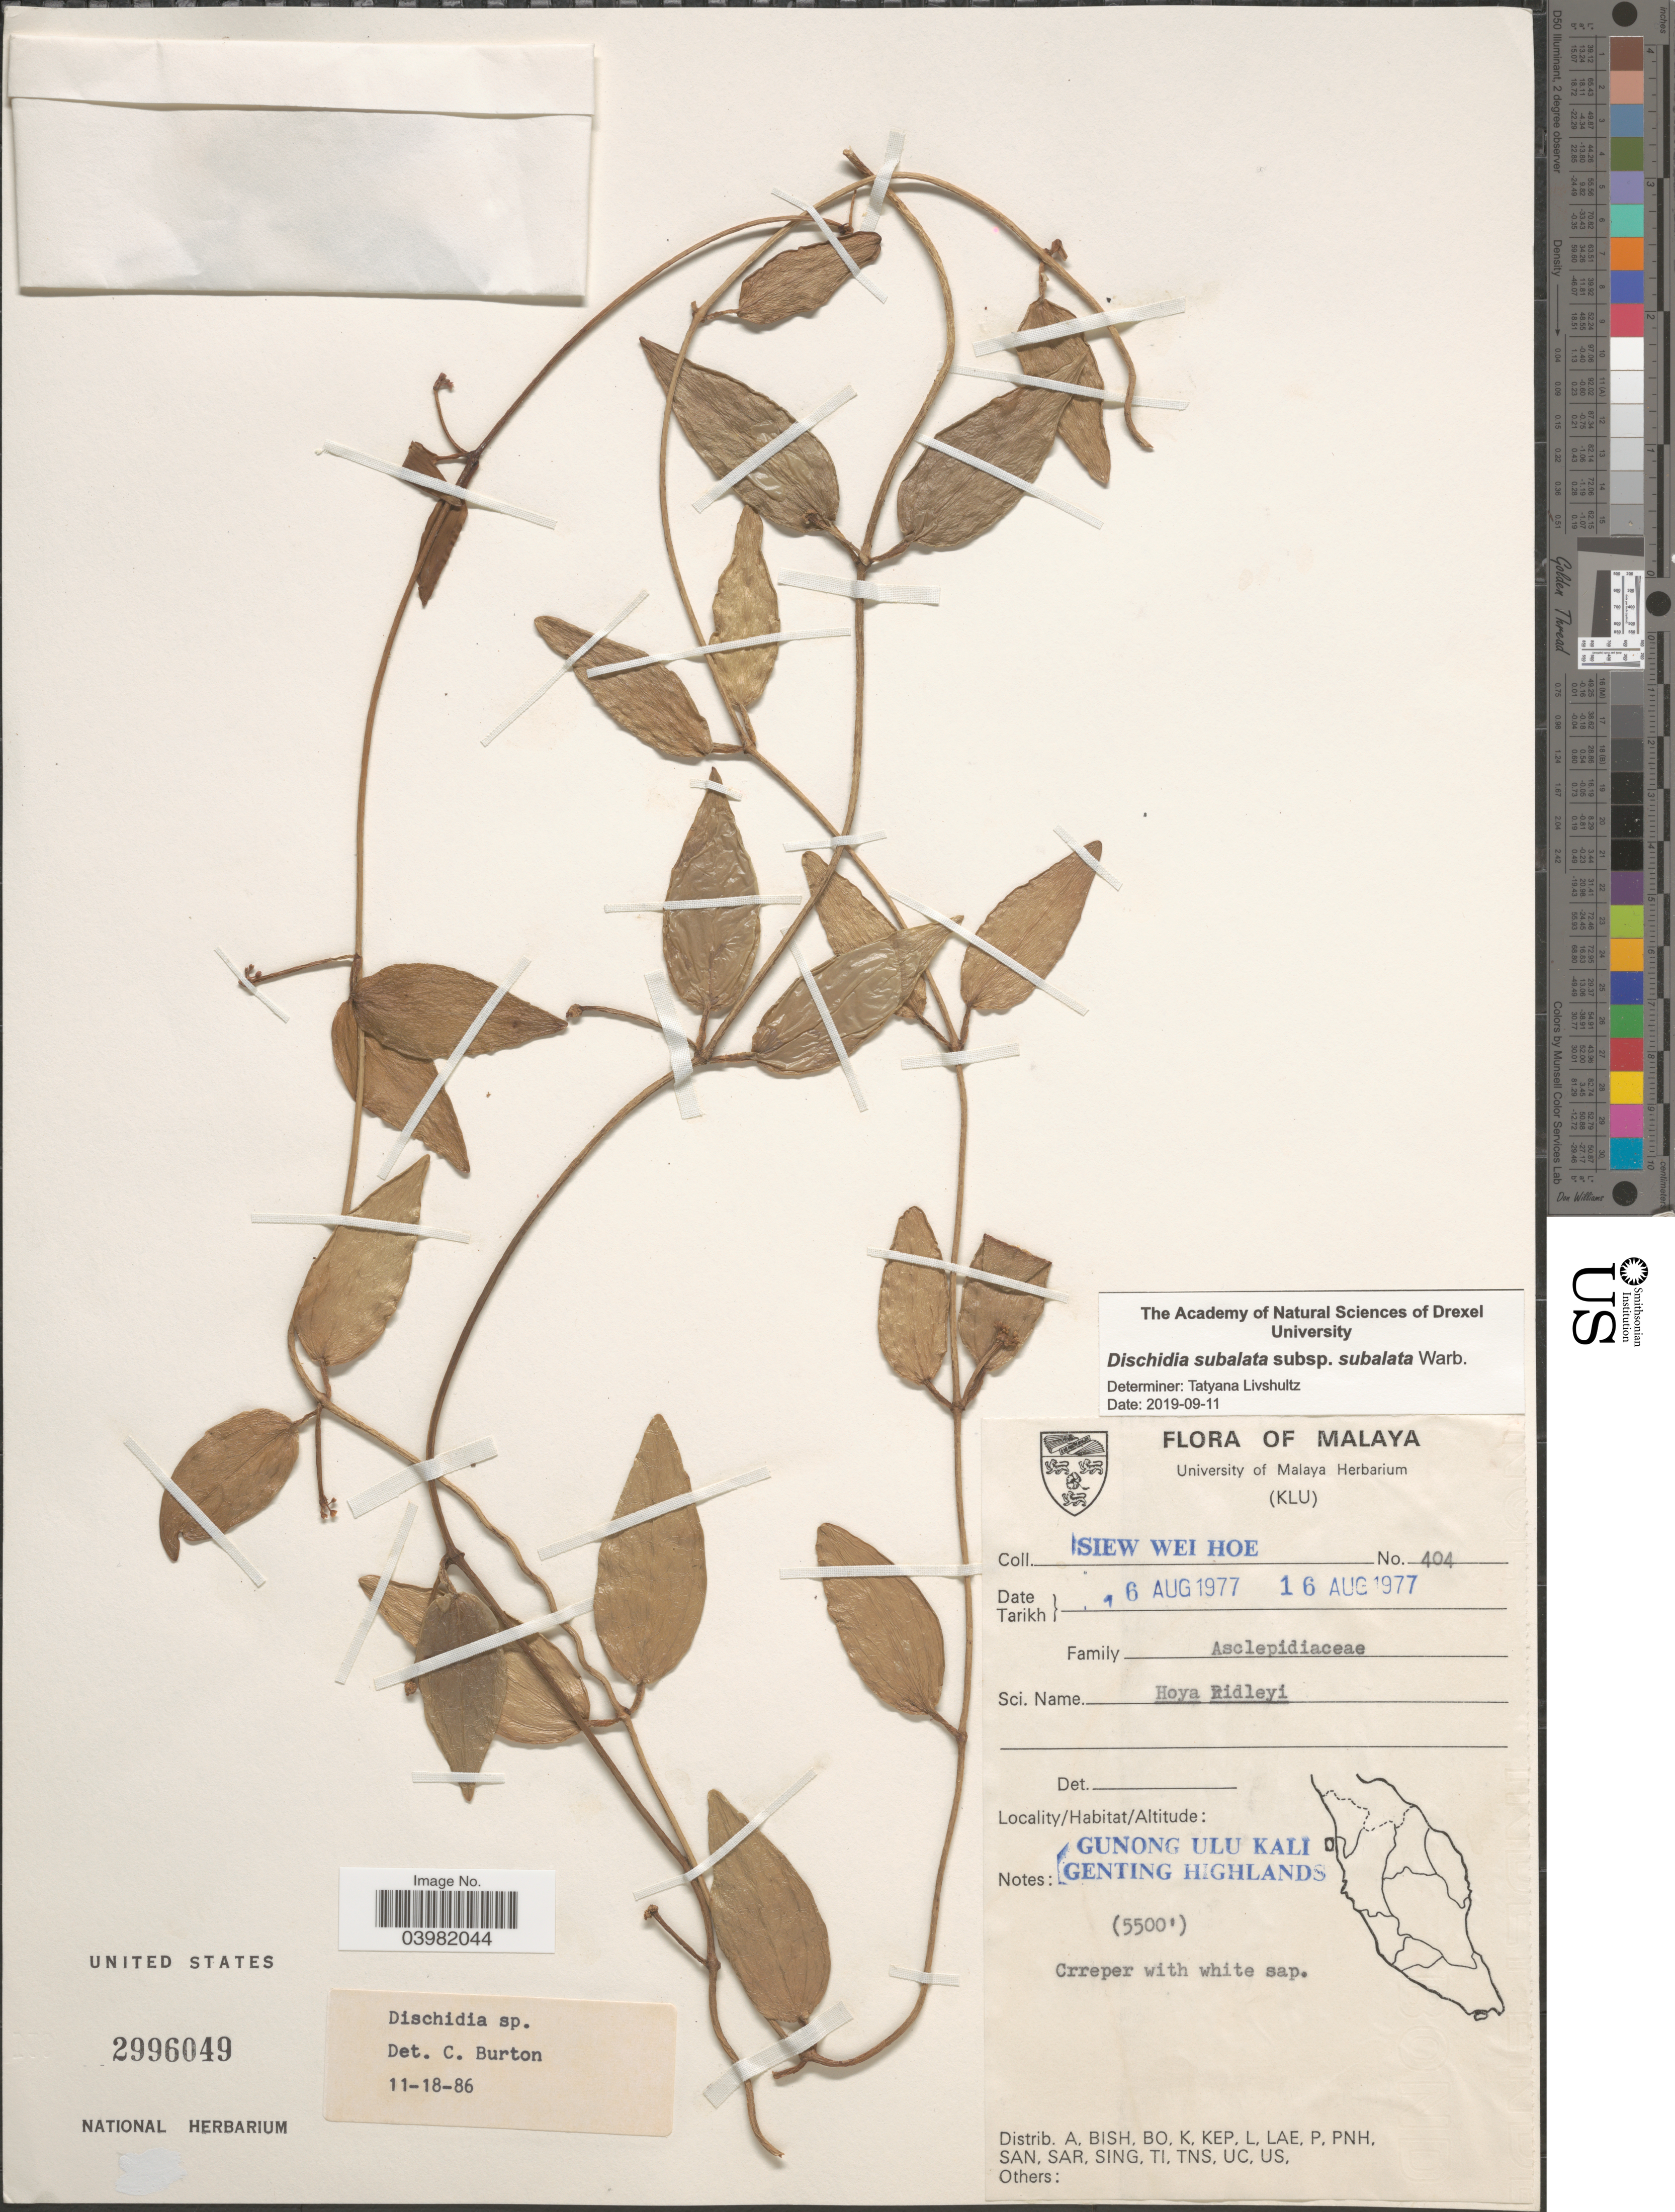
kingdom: Plantae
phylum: Tracheophyta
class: Magnoliopsida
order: Gentianales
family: Apocynaceae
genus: Dischidia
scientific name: Dischidia subalata subsp. subalata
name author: Warb.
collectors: W. H. Siew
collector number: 404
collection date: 1977-08-16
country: Malaysia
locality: Malaya. Gunong Ulu Kali. Genting Highlands.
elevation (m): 1676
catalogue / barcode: US 2996049